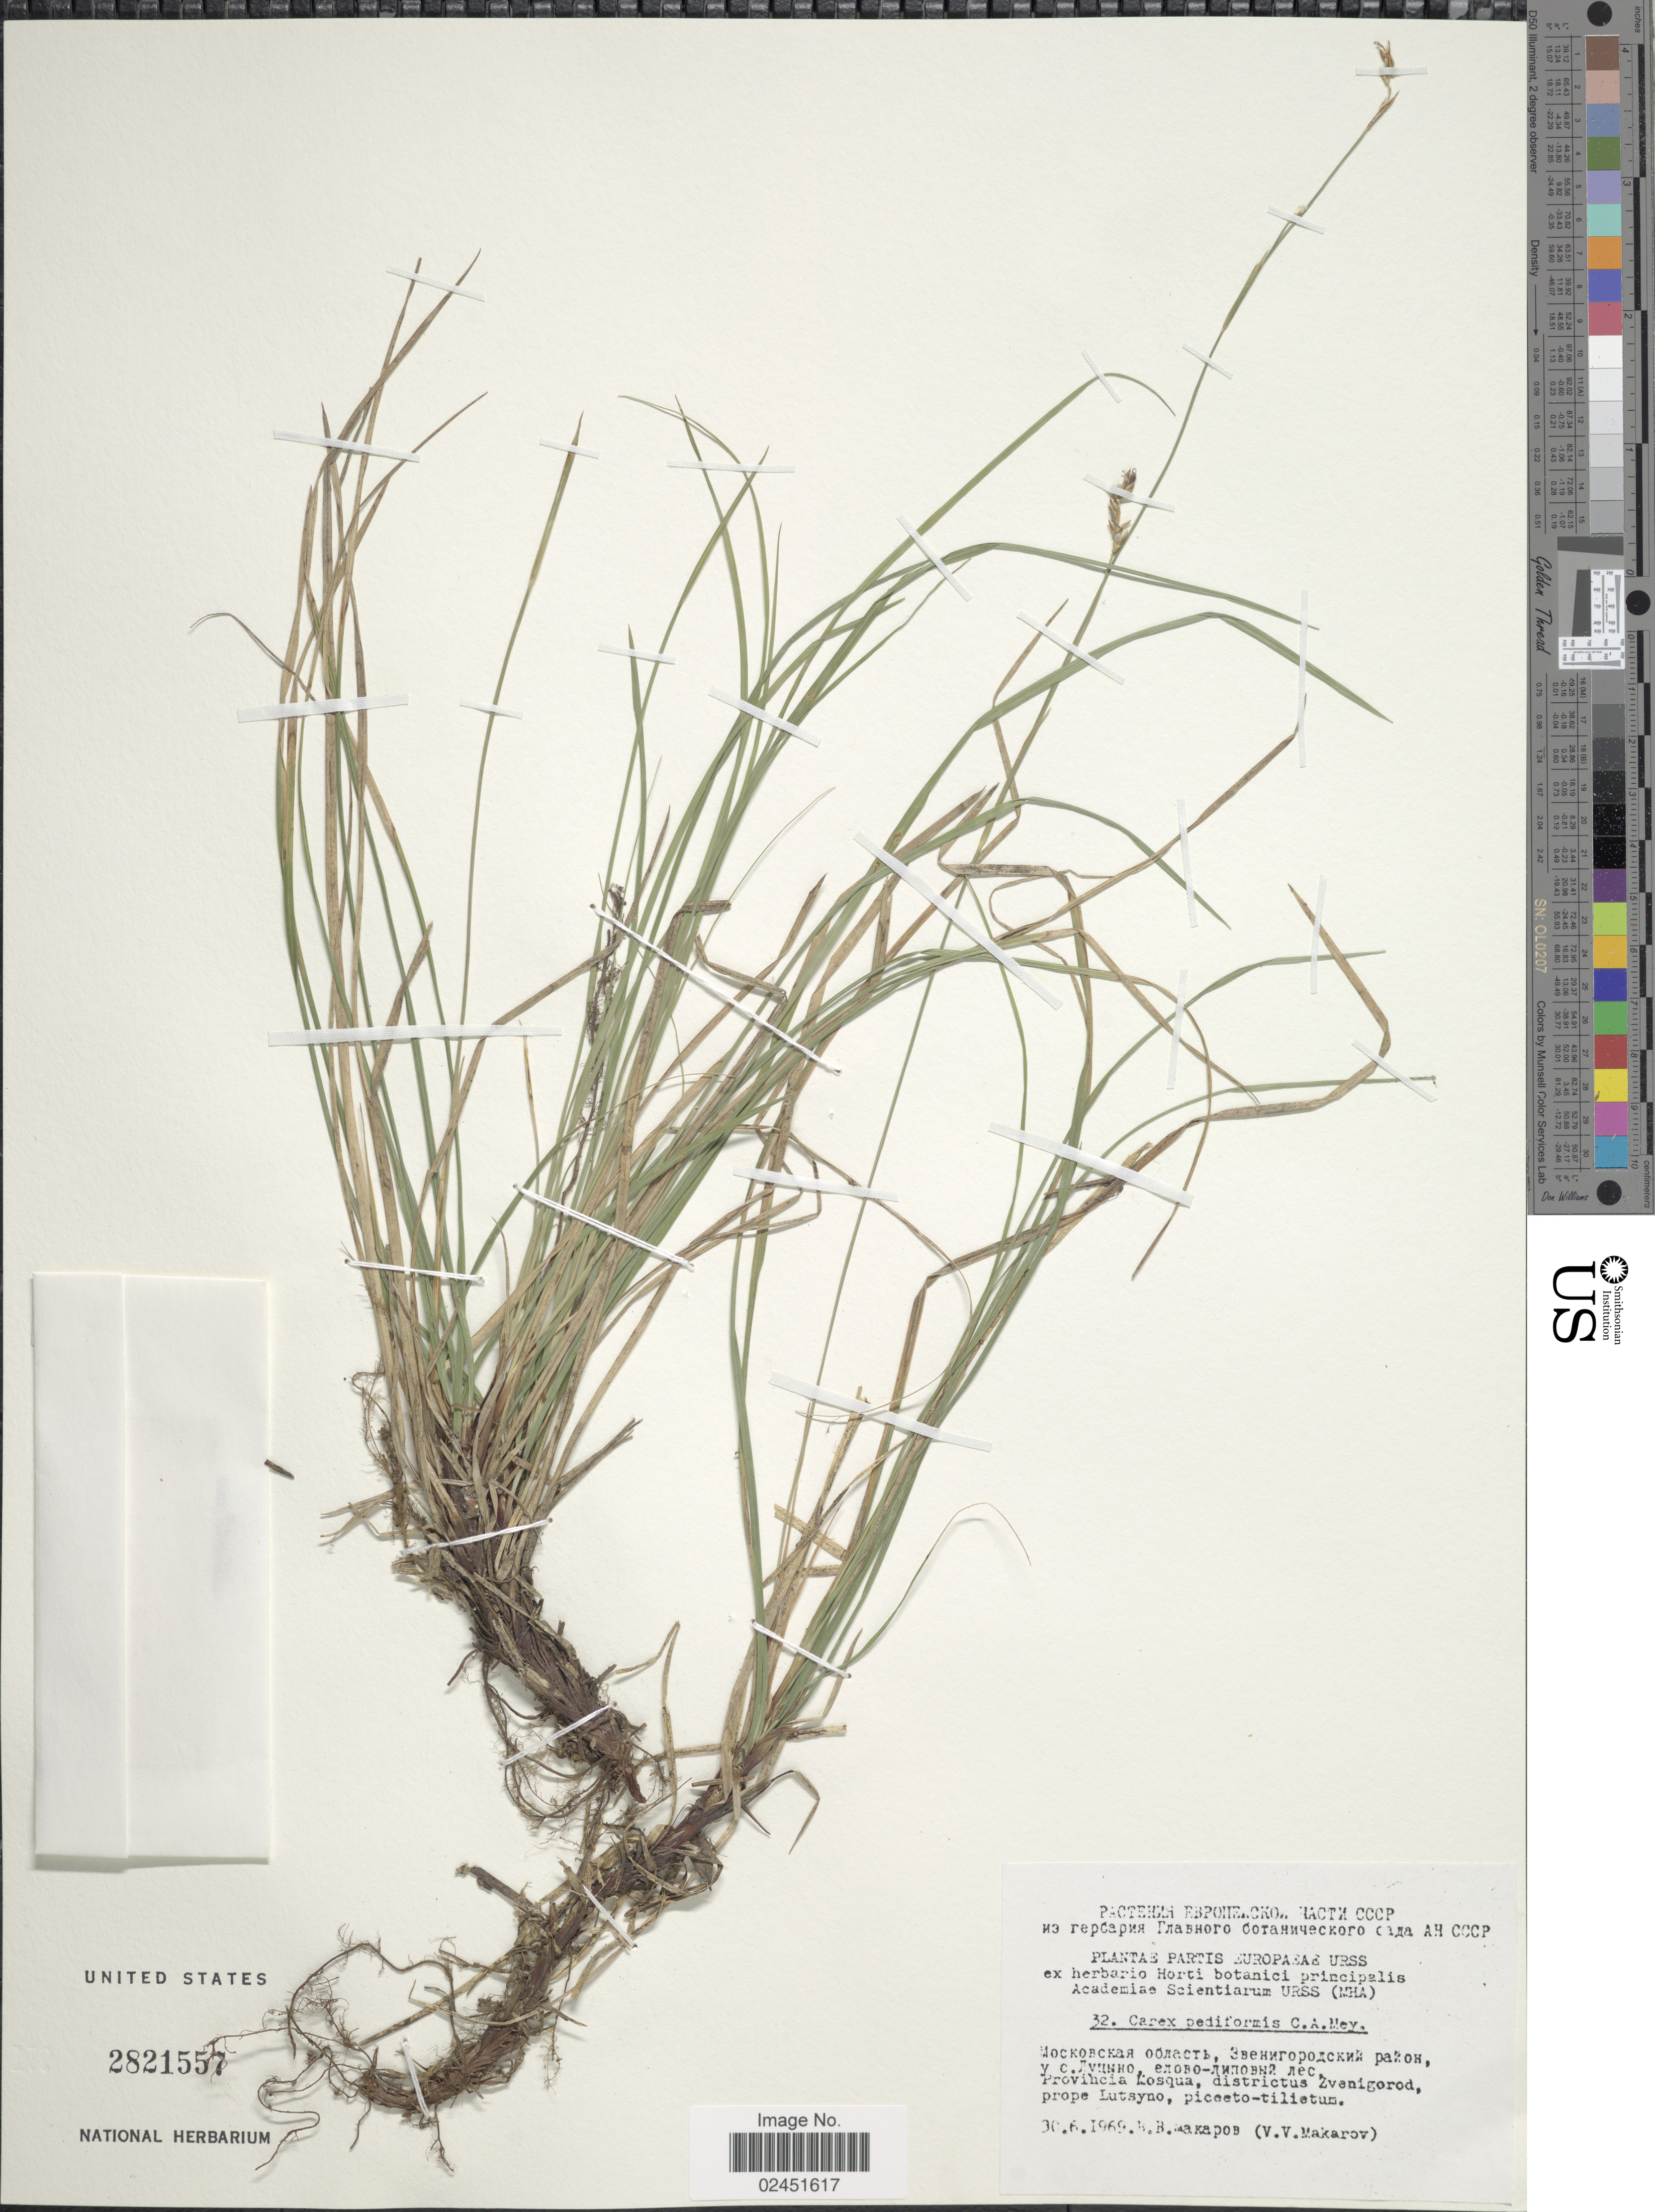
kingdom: Plantae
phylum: Tracheophyta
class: Liliopsida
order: Poales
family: Cyperaceae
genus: Carex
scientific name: Carex pediformis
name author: C.A. Mey.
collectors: V. Makarov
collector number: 32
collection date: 1969-06-30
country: Russian Federation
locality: Provincia Mosqua, districtus Zvenigorod, prope Lutsyno, piceeto-tiliatum.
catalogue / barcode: US 2821557